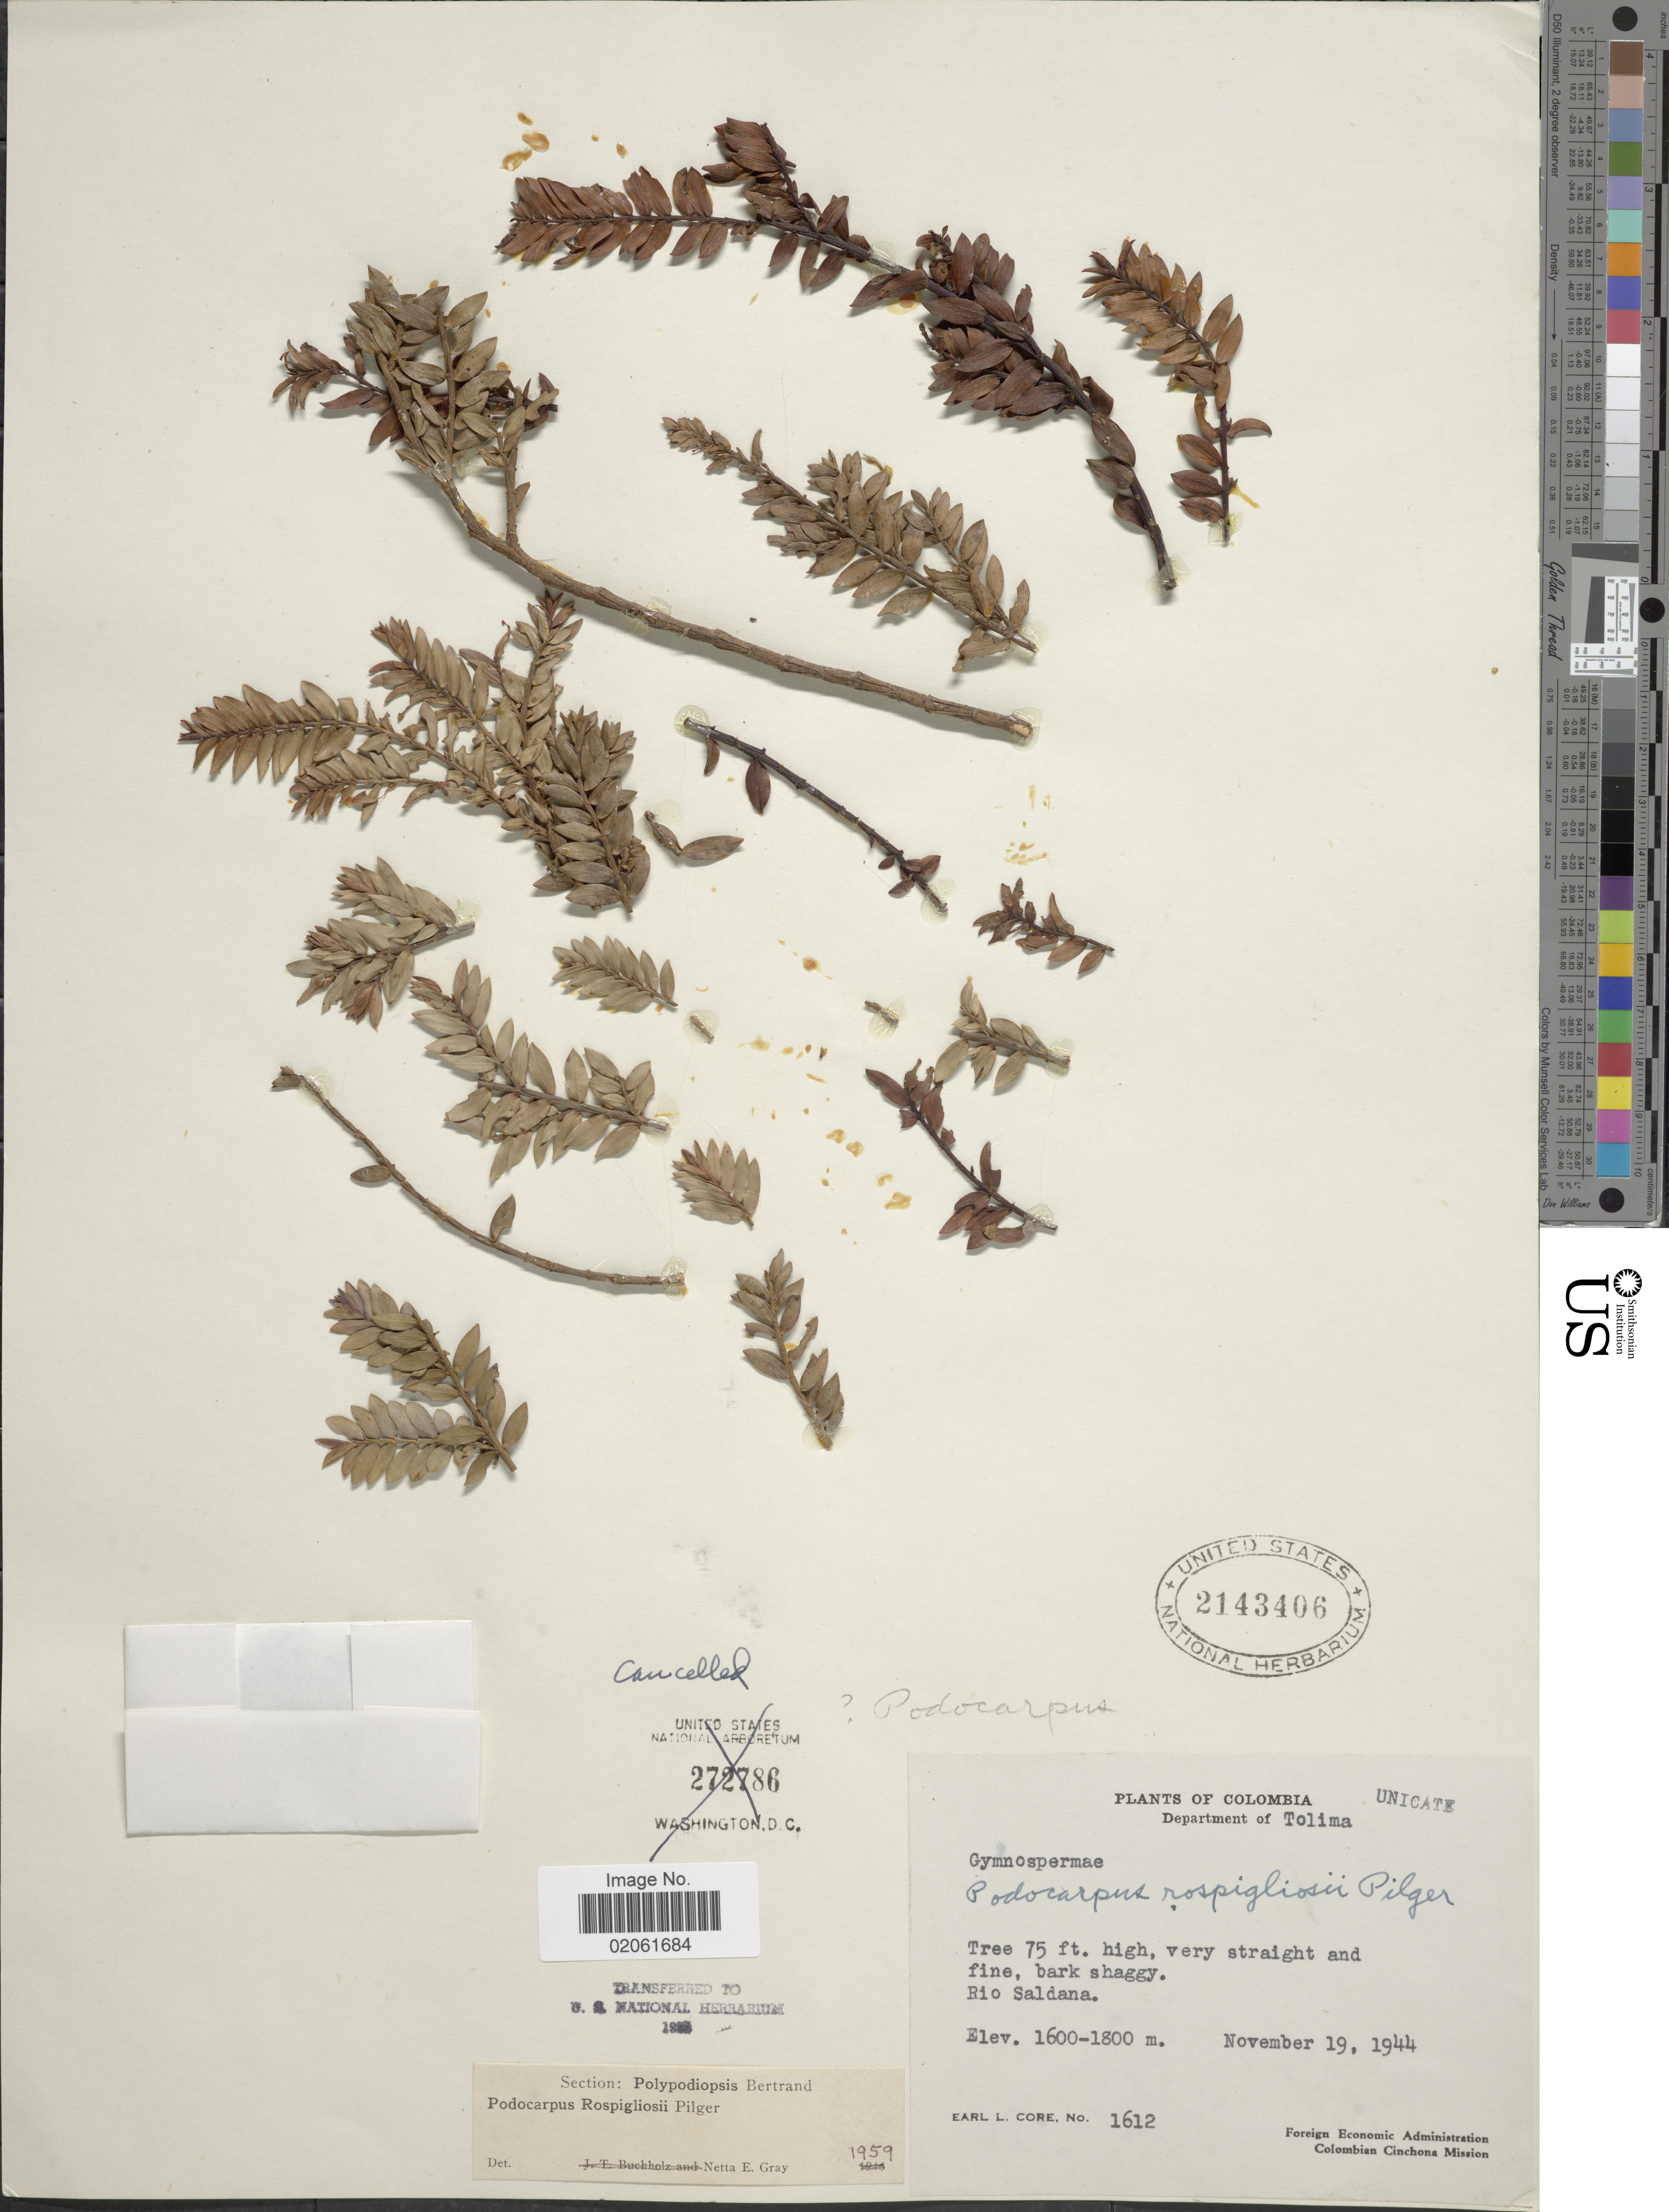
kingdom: Plantae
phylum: Tracheophyta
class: Pinopsida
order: Pinales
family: Podocarpaceae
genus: Podocarpus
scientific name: Podocarpus rospigliosii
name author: Pilg.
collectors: E. L. Core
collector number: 1612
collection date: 1944-11-19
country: Colombia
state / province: Tolima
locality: Rio Saldana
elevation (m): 1600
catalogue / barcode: US 2143406